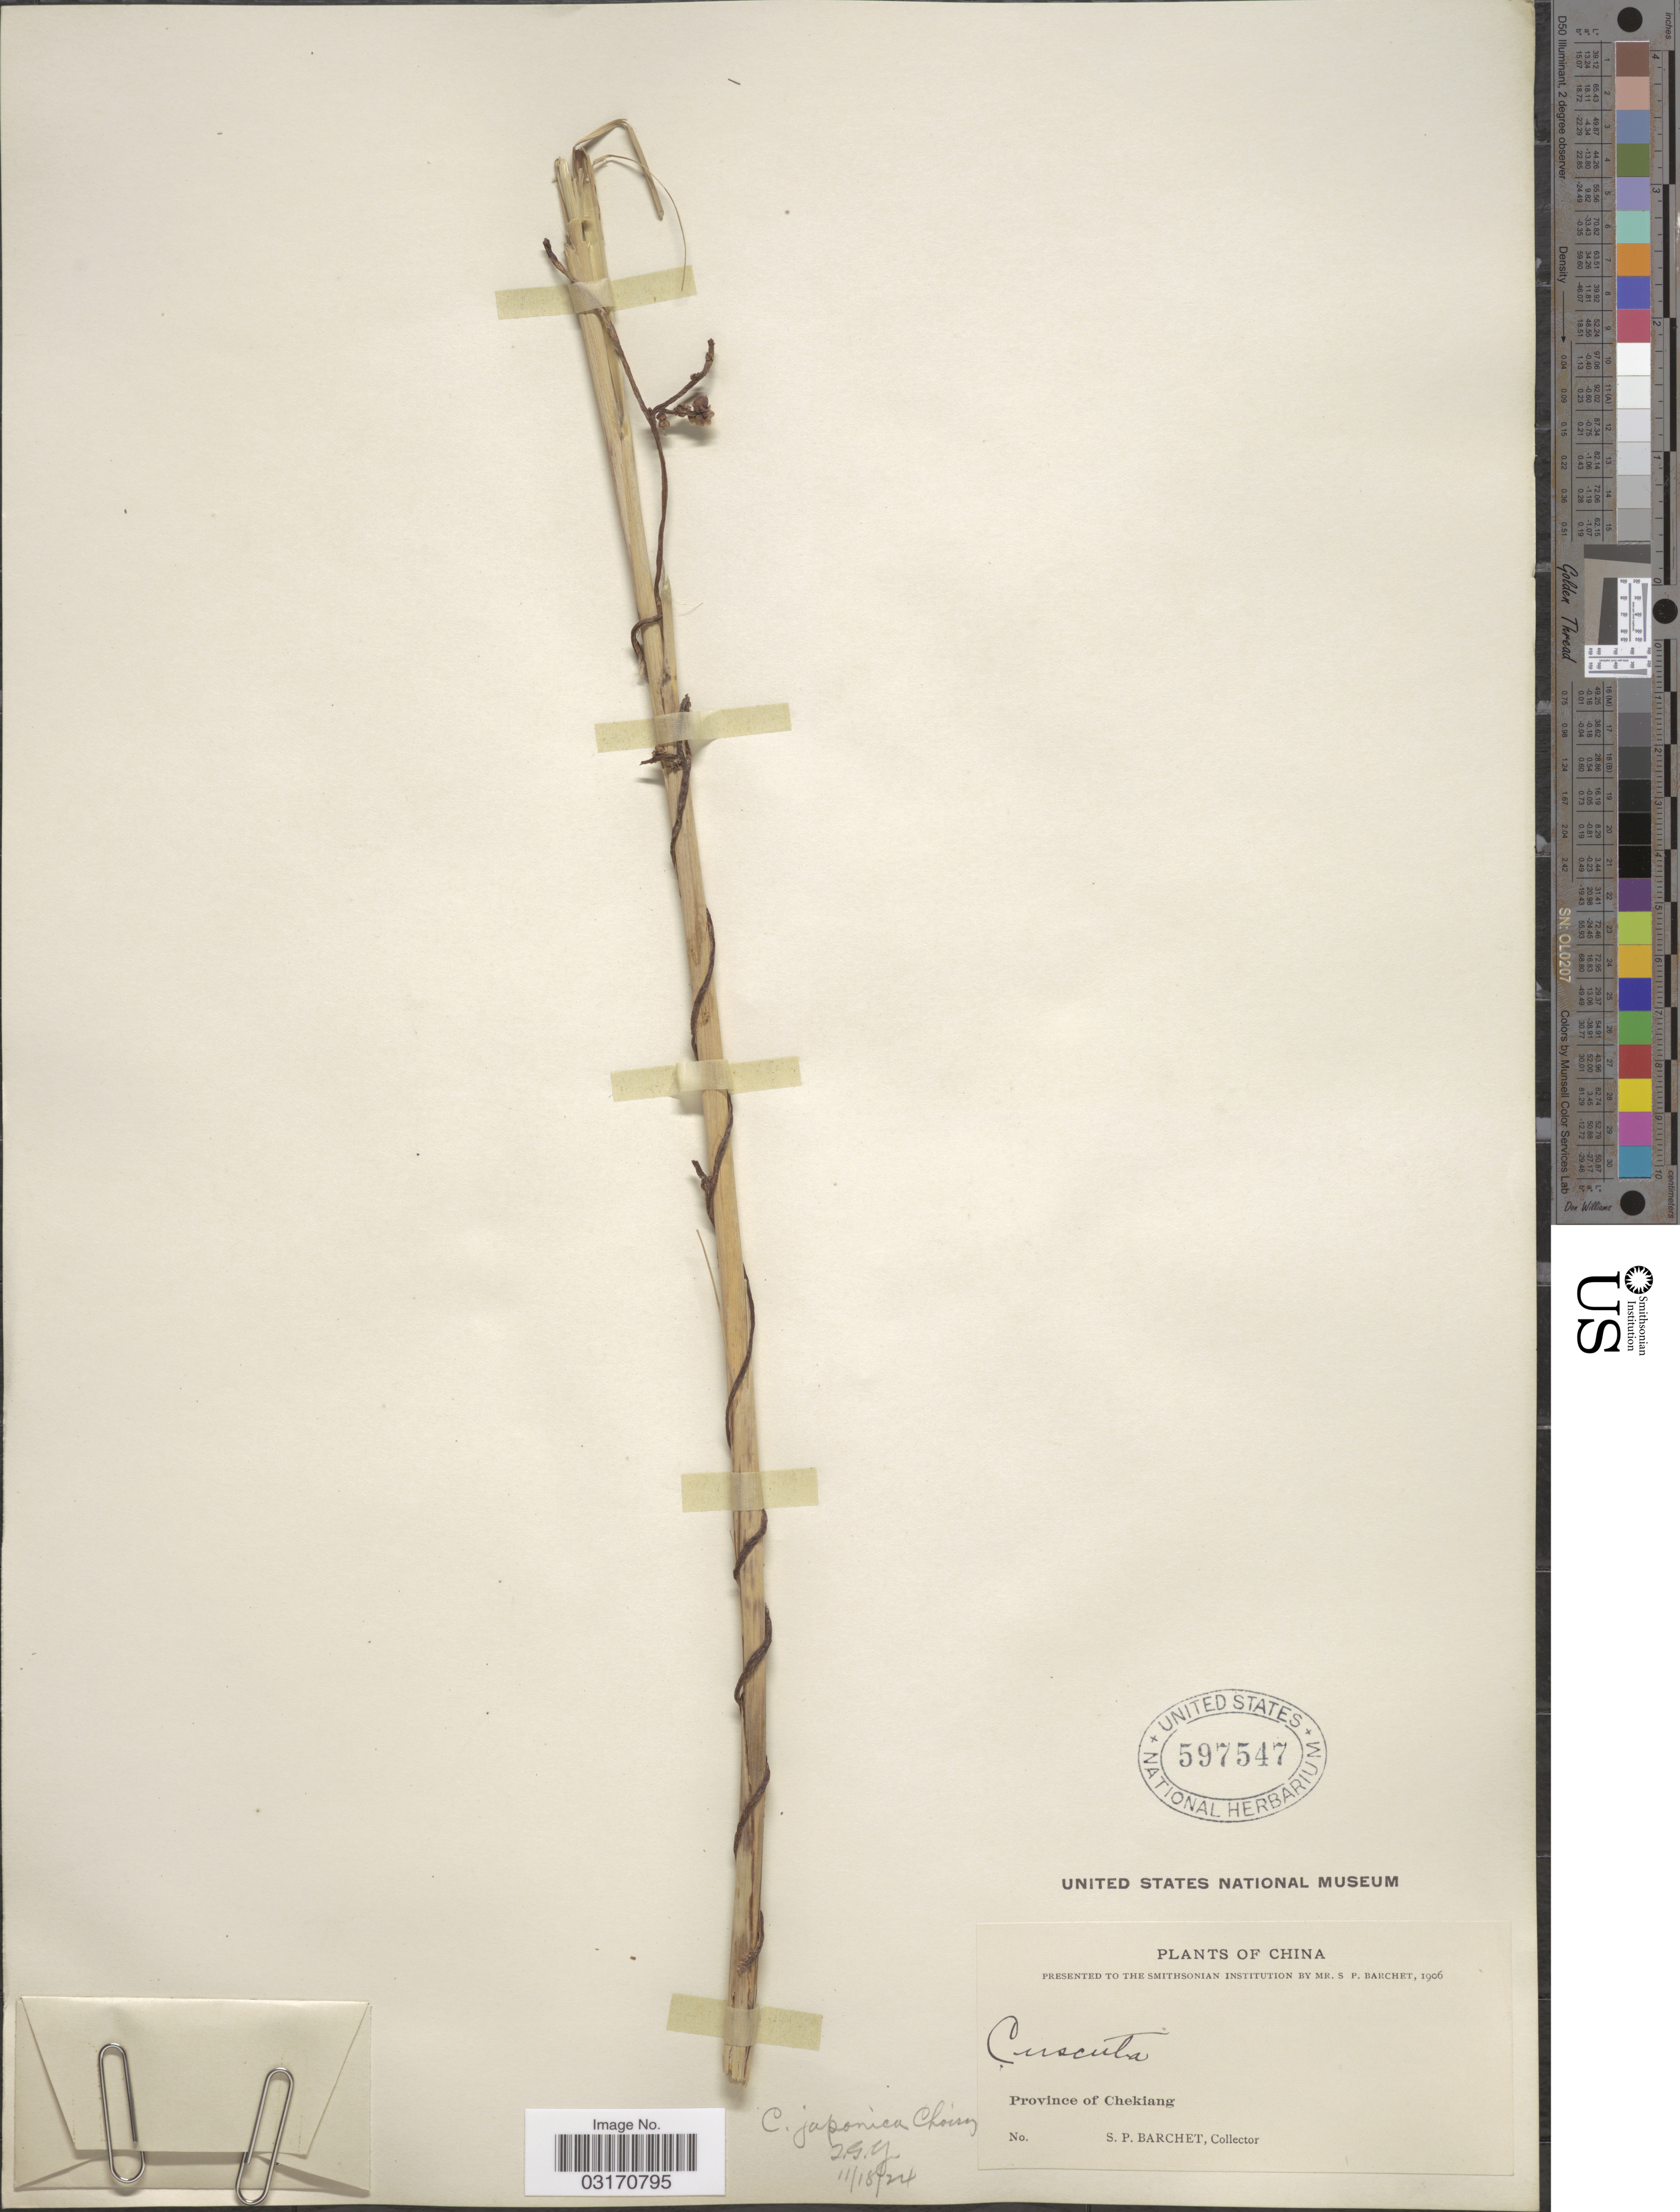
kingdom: Plantae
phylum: Tracheophyta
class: Magnoliopsida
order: Solanales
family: Convolvulaceae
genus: Cuscuta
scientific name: Cuscuta japonica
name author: Choisy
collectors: S. P. Barchet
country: China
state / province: Zhejiang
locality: Province of Chekiang.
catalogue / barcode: US 597547